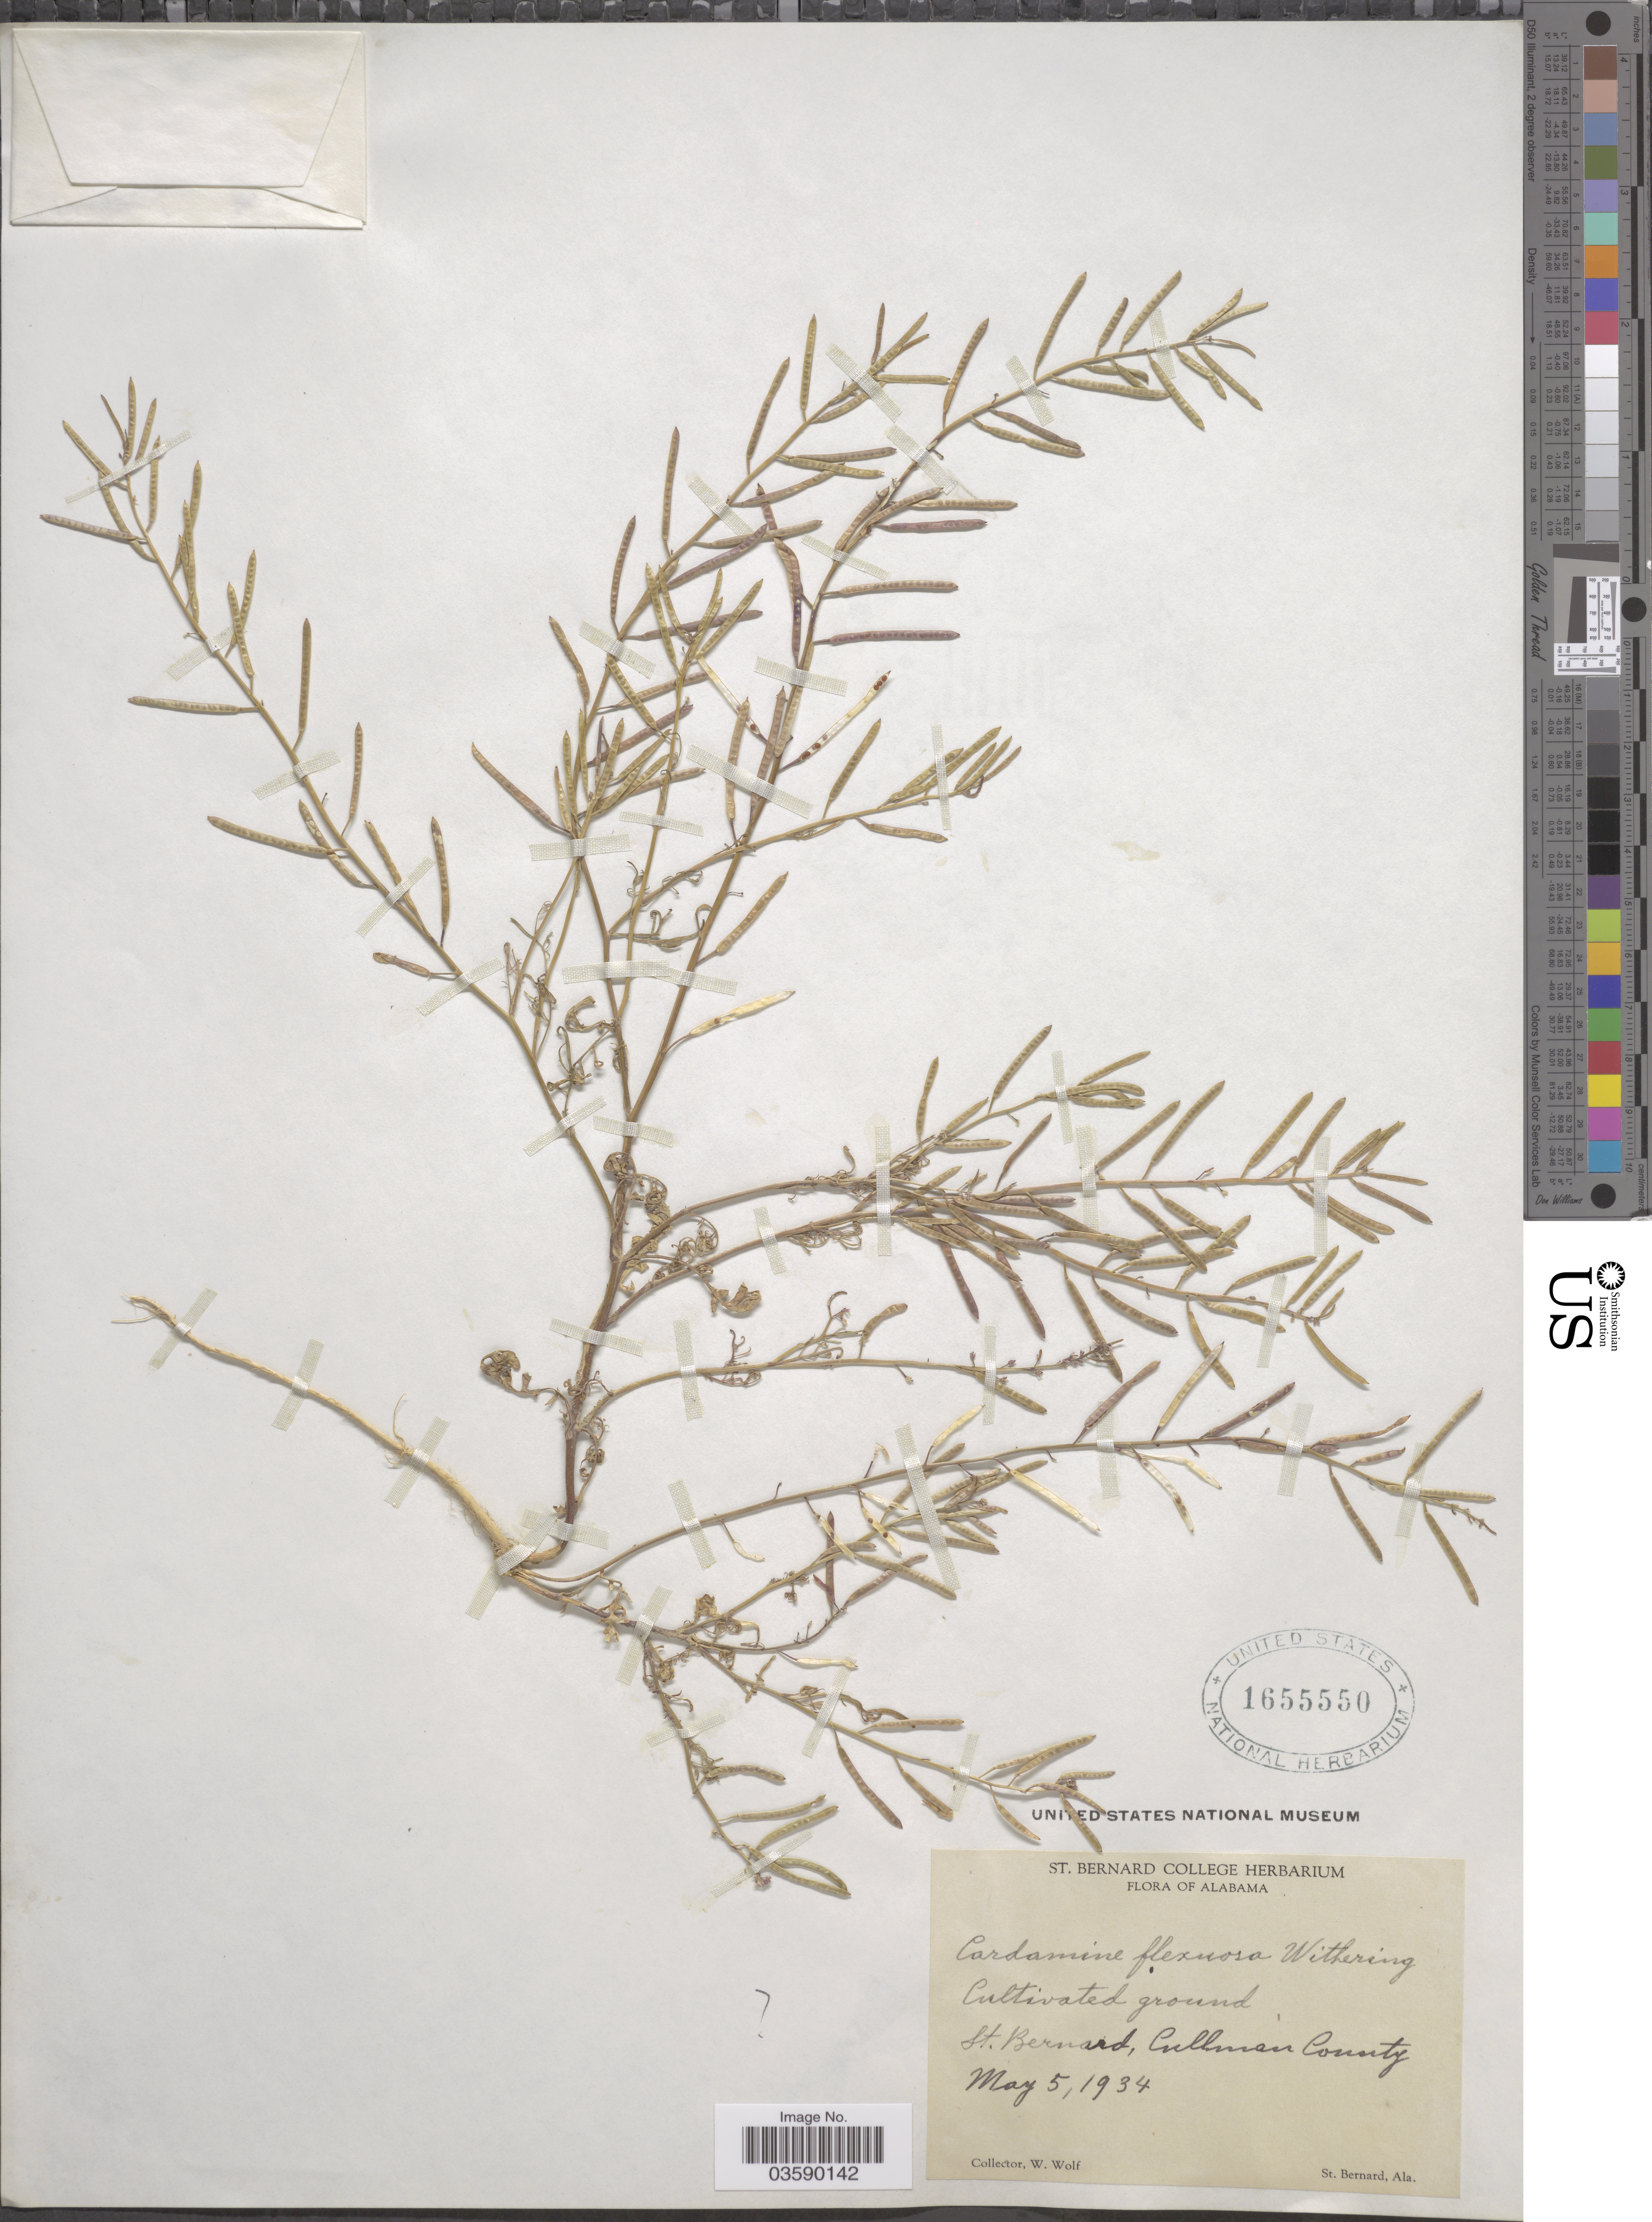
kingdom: Plantae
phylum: Tracheophyta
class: Magnoliopsida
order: Brassicales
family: Brassicaceae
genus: Cardamine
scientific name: Cardamine sp.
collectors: W. Wolf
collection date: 1934-05-05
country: United States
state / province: Alabama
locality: St. Bernard. Cullman County.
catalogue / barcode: US 1655550